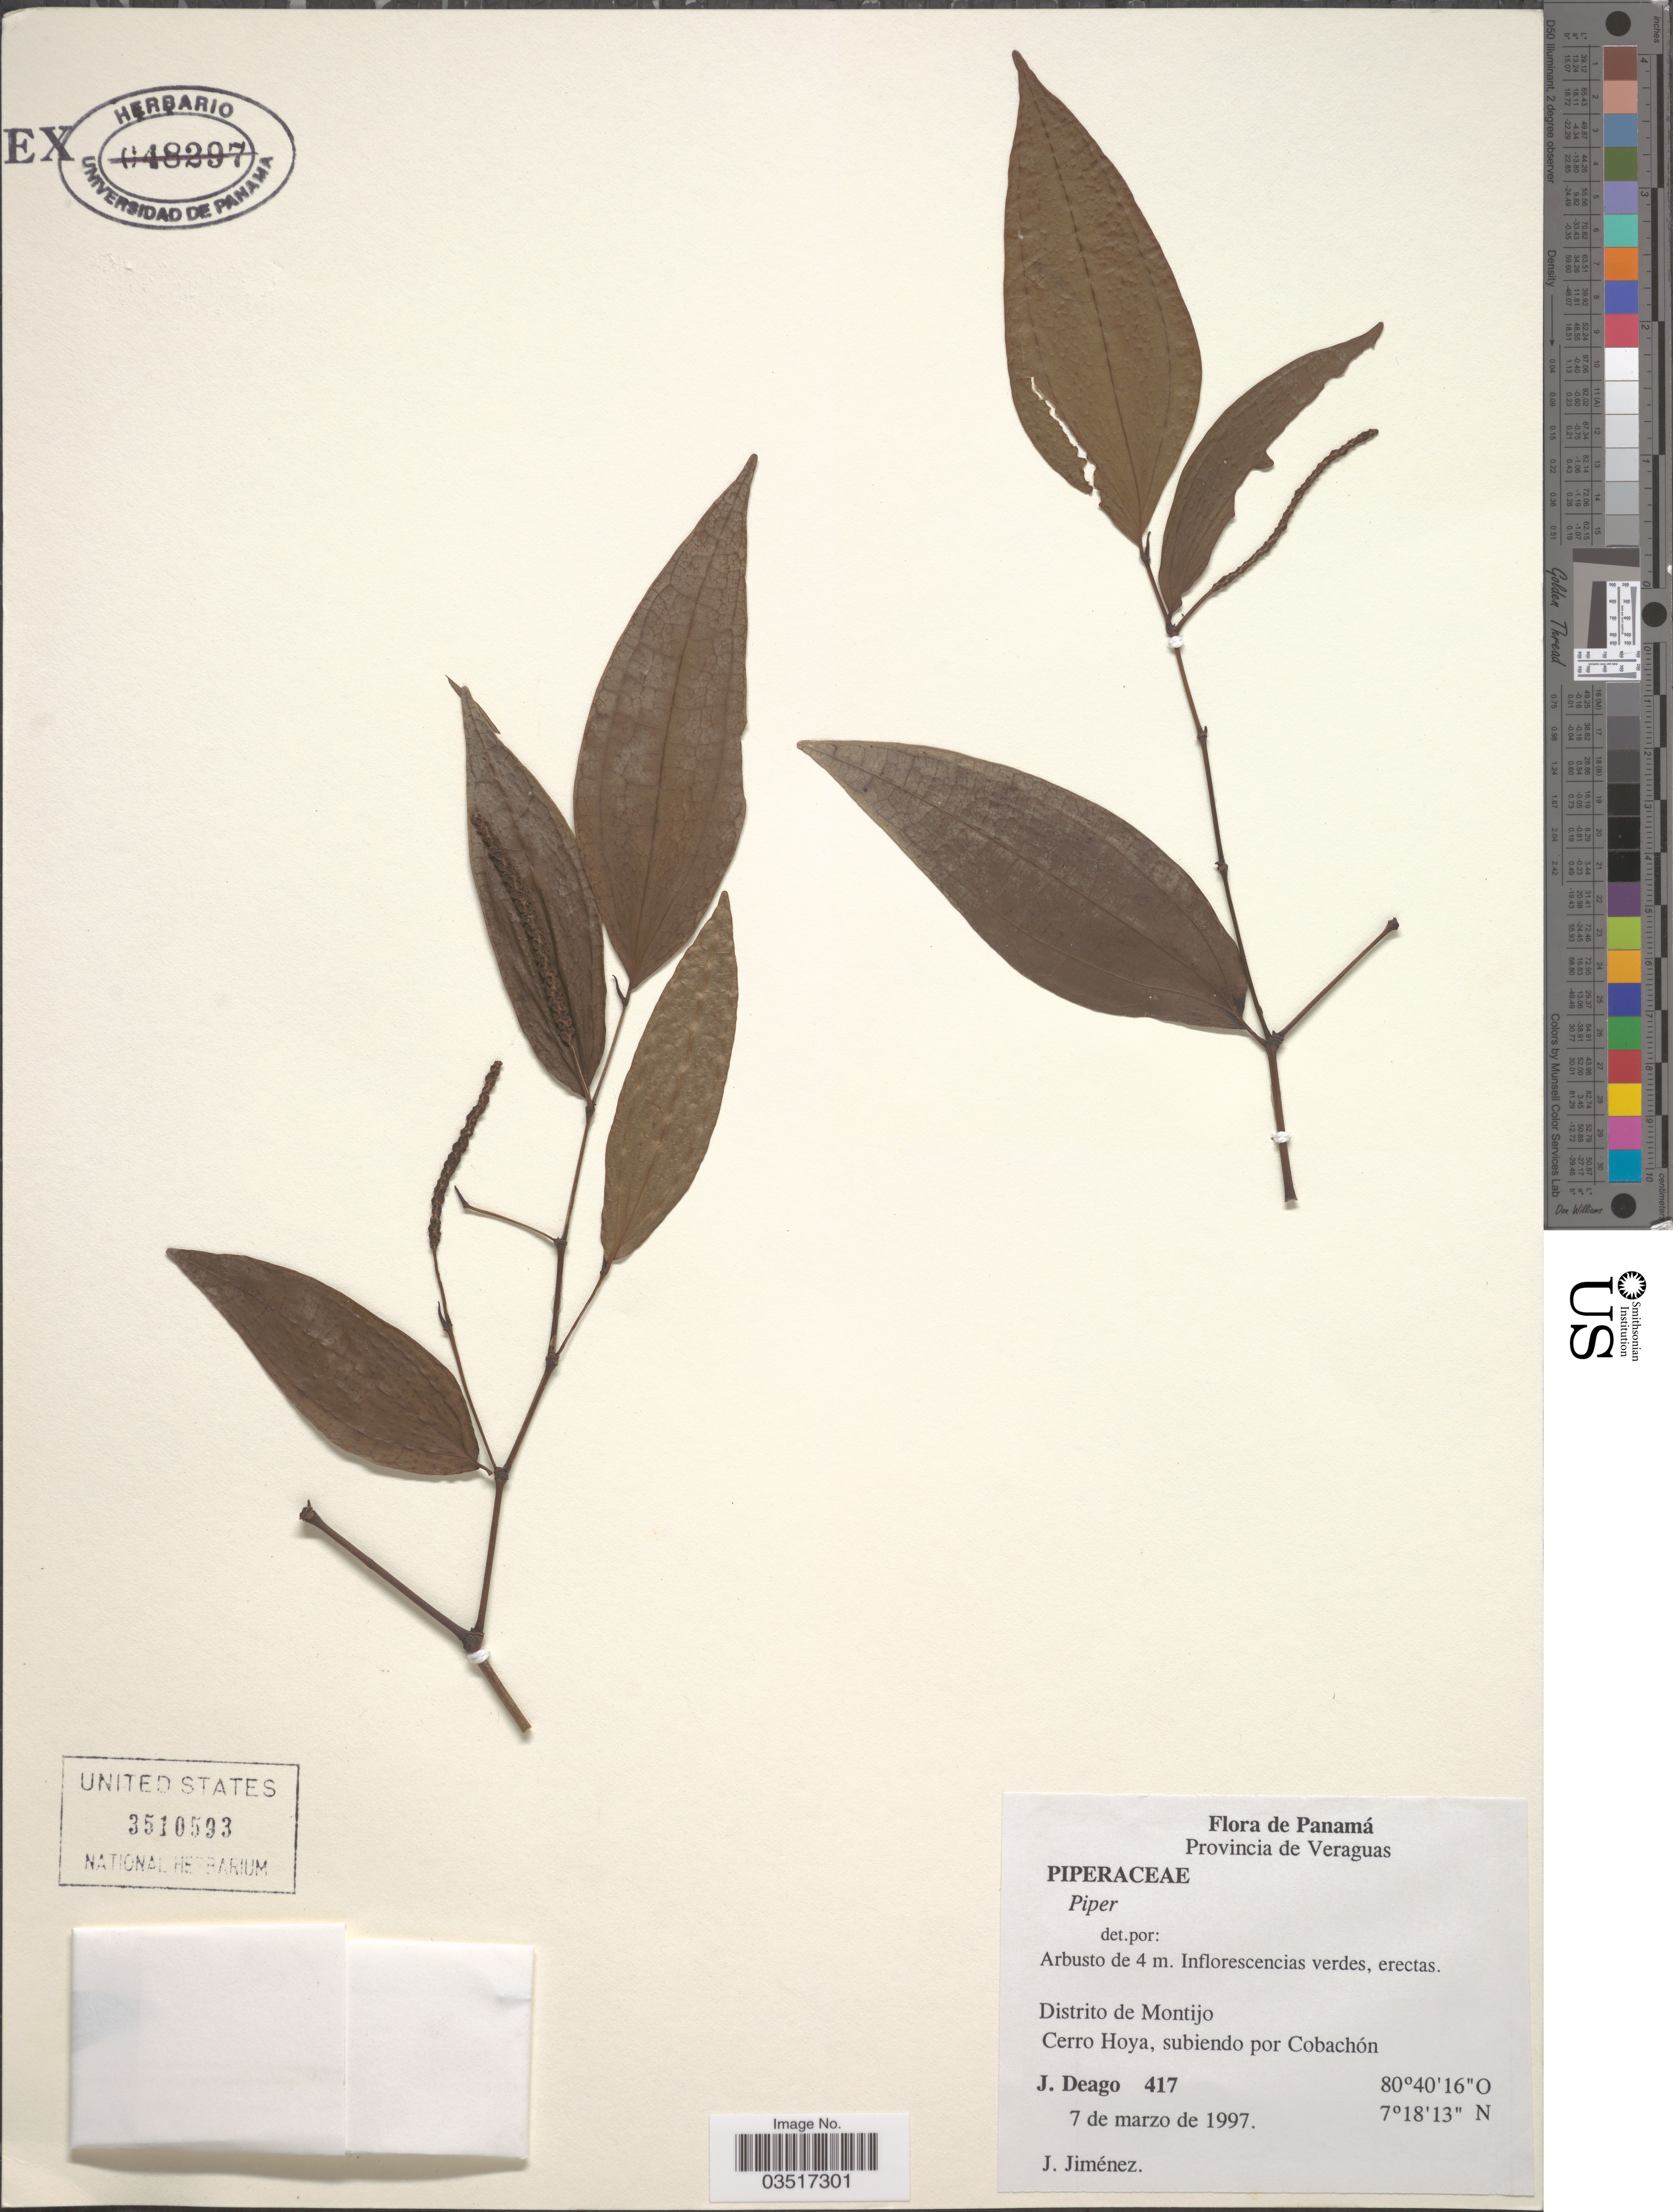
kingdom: Plantae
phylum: Tracheophyta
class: Magnoliopsida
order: Piperales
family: Piperaceae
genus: Piper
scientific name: Piper sp.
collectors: J. Deago & J. Jiménez Ramírez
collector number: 417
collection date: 1997-03-07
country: Panama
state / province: Veraguas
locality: Distrito de Montijo. Cerro Hoya, subiendo por Cobachón.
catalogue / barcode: US 3510593